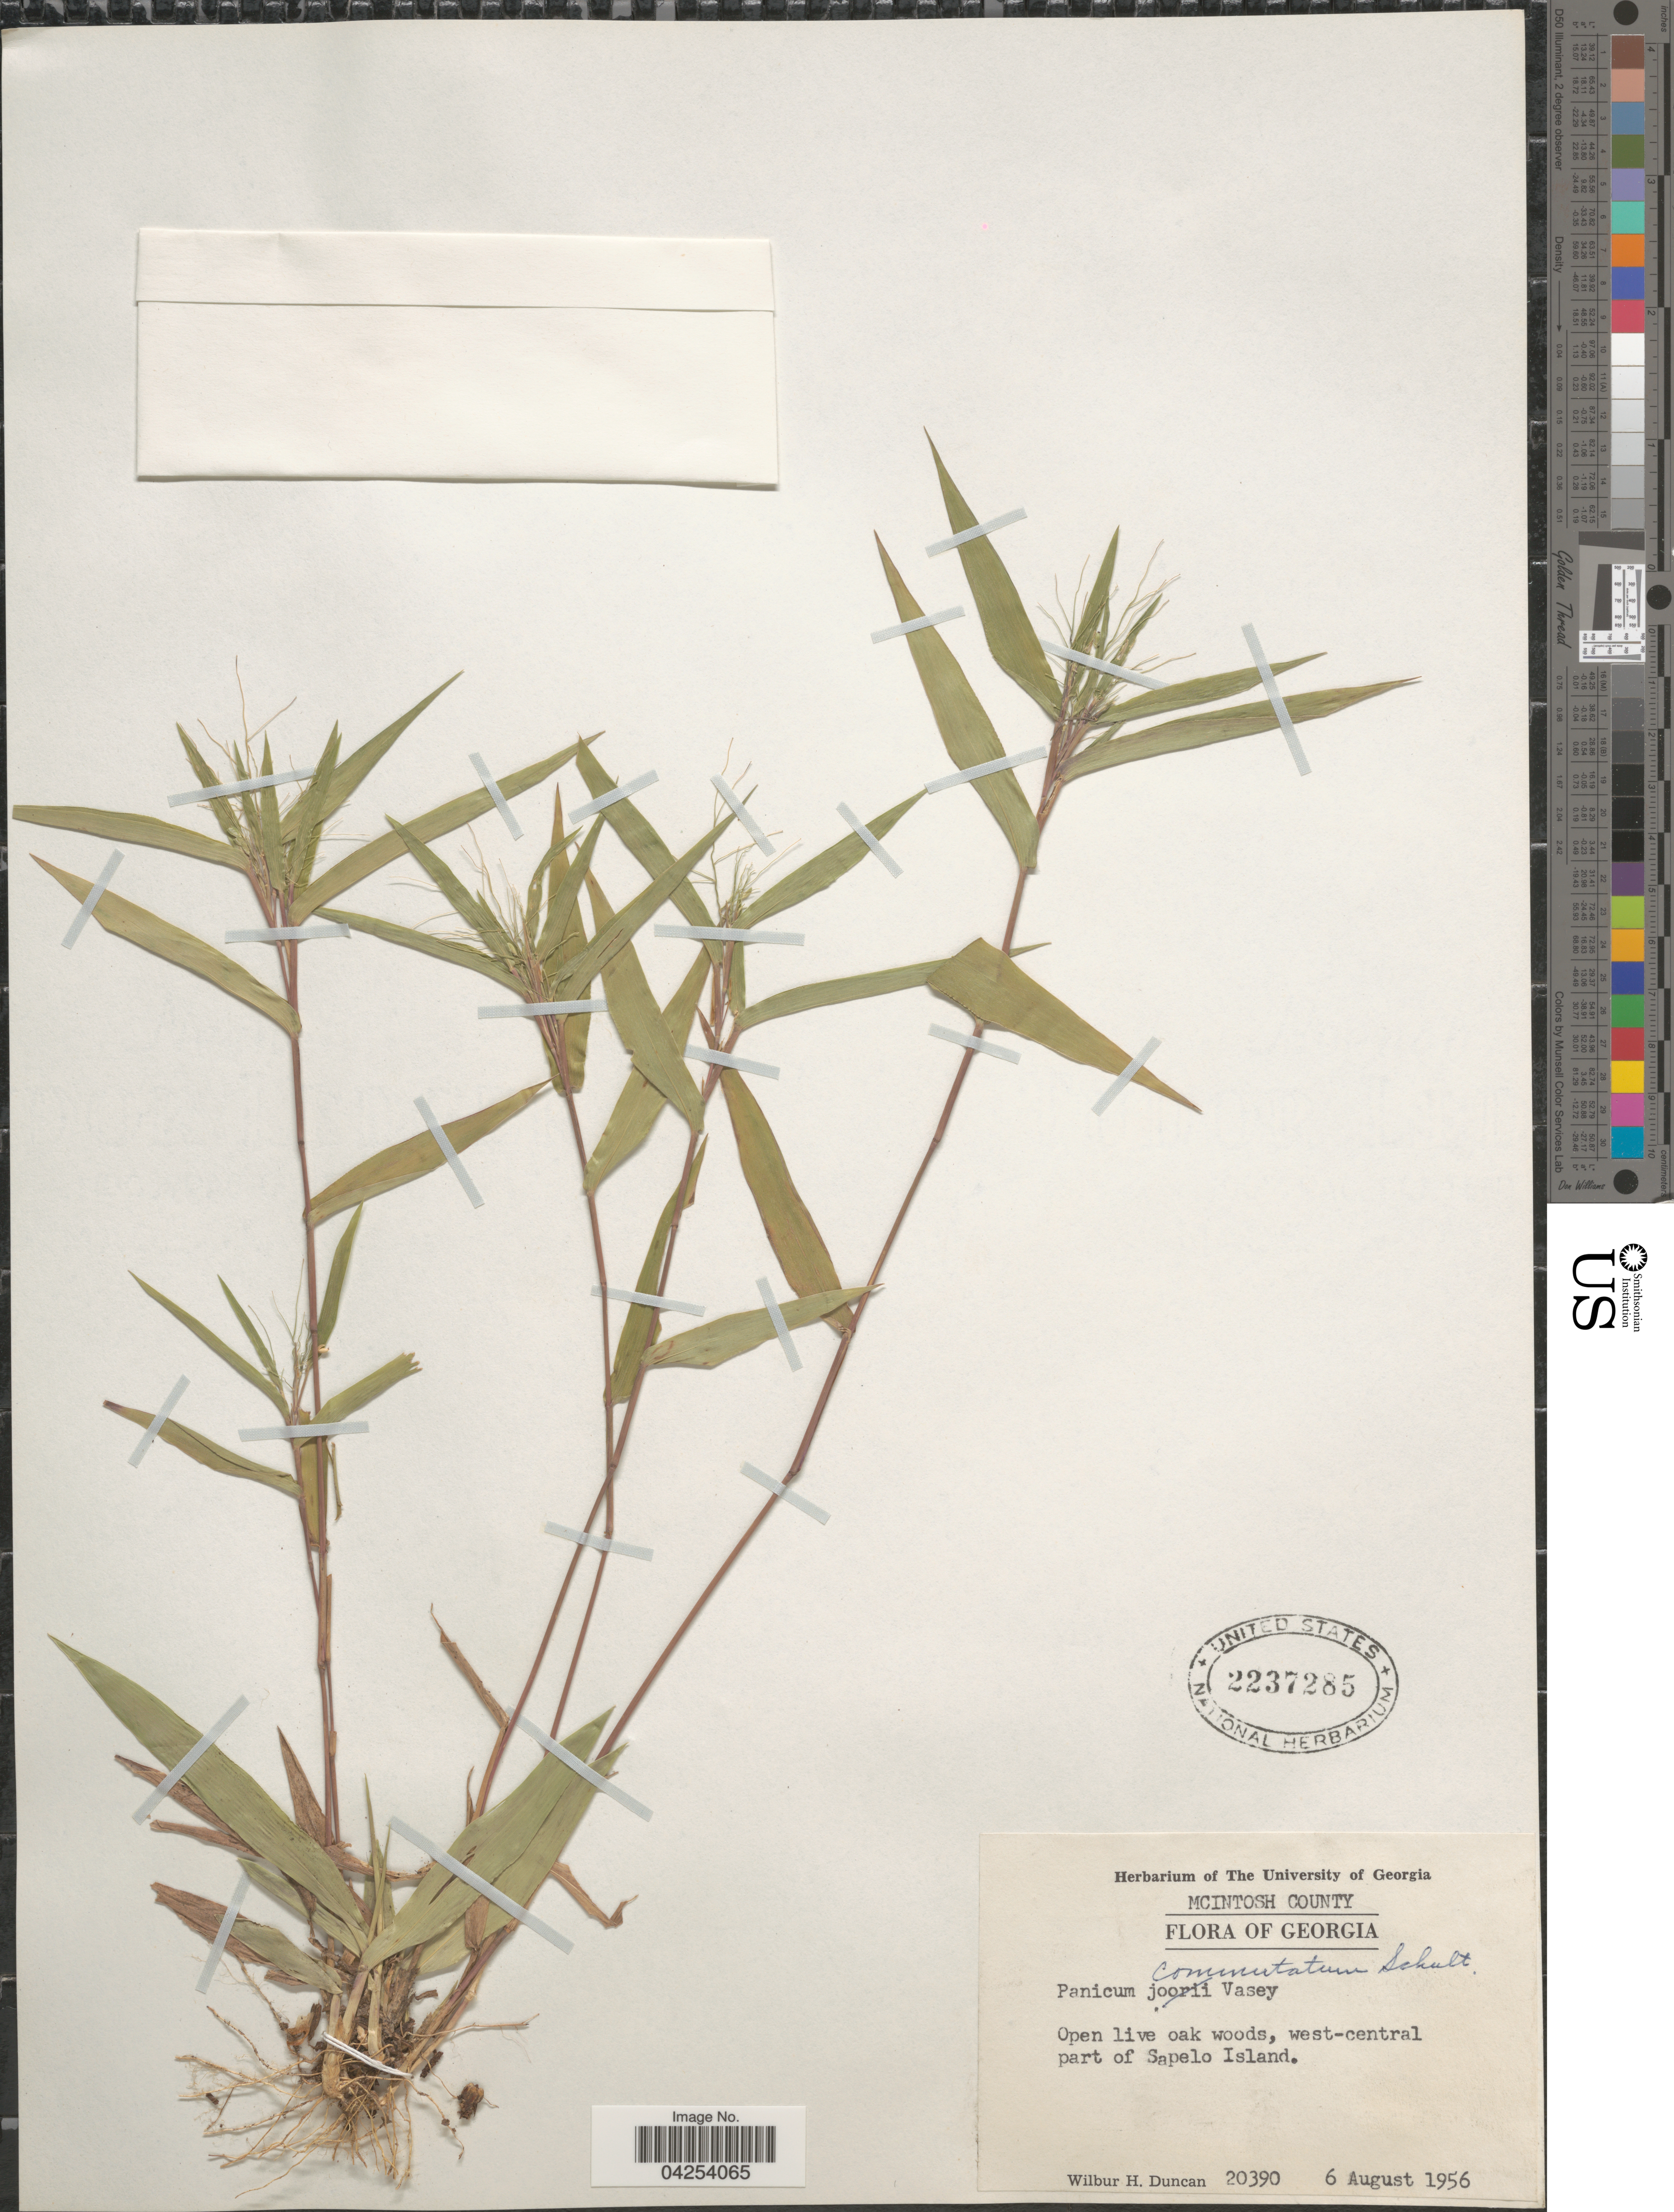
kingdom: Plantae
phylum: Tracheophyta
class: Liliopsida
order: Poales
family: Poaceae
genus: Dichanthelium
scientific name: Dichanthelium commutatum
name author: (Schult.) Gould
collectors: W. H. Duncan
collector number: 20390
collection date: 1956-08-06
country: United States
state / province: Georgia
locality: McIntosh County. Open live oak woods, west-central part of Sapelo Island.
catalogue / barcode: US 2237285